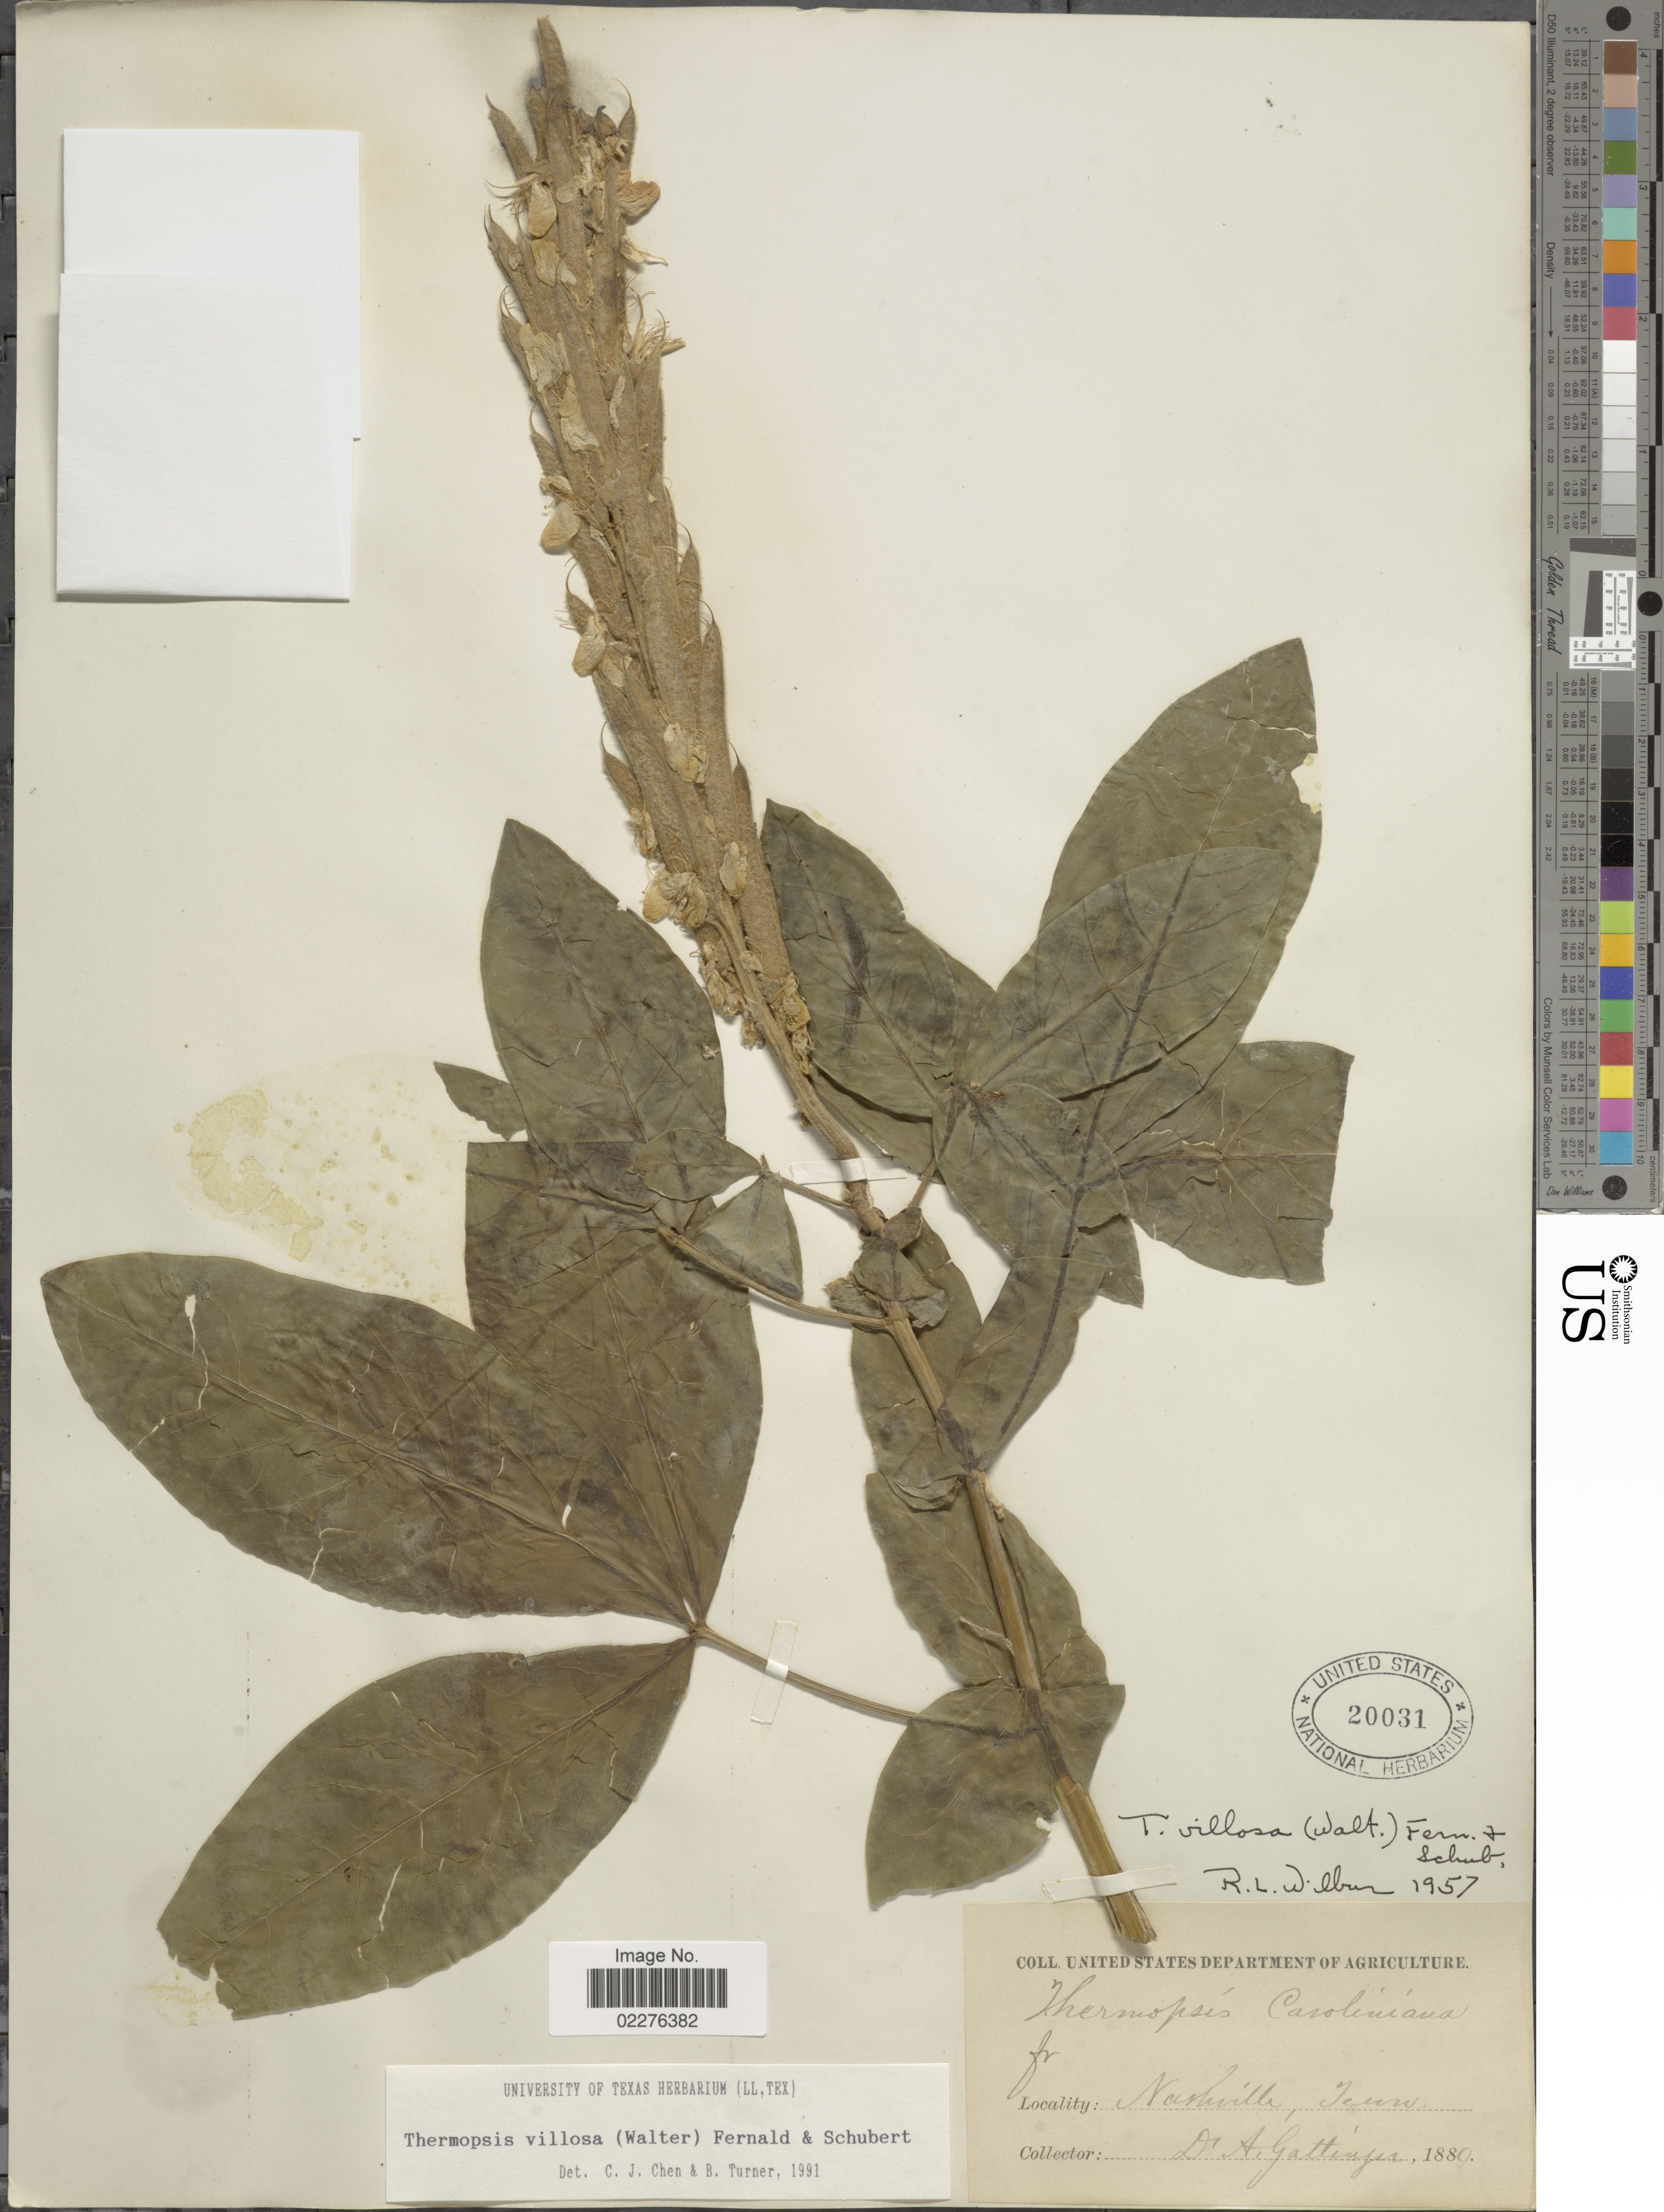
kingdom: Plantae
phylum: Tracheophyta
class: Magnoliopsida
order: Fabales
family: Fabaceae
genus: Thermopsis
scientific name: Thermopsis villosa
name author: (Walter) Fernald & B.G. Schub.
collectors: A. Gattinger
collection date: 1880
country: United States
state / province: Tennessee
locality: Nashville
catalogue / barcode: US 20031